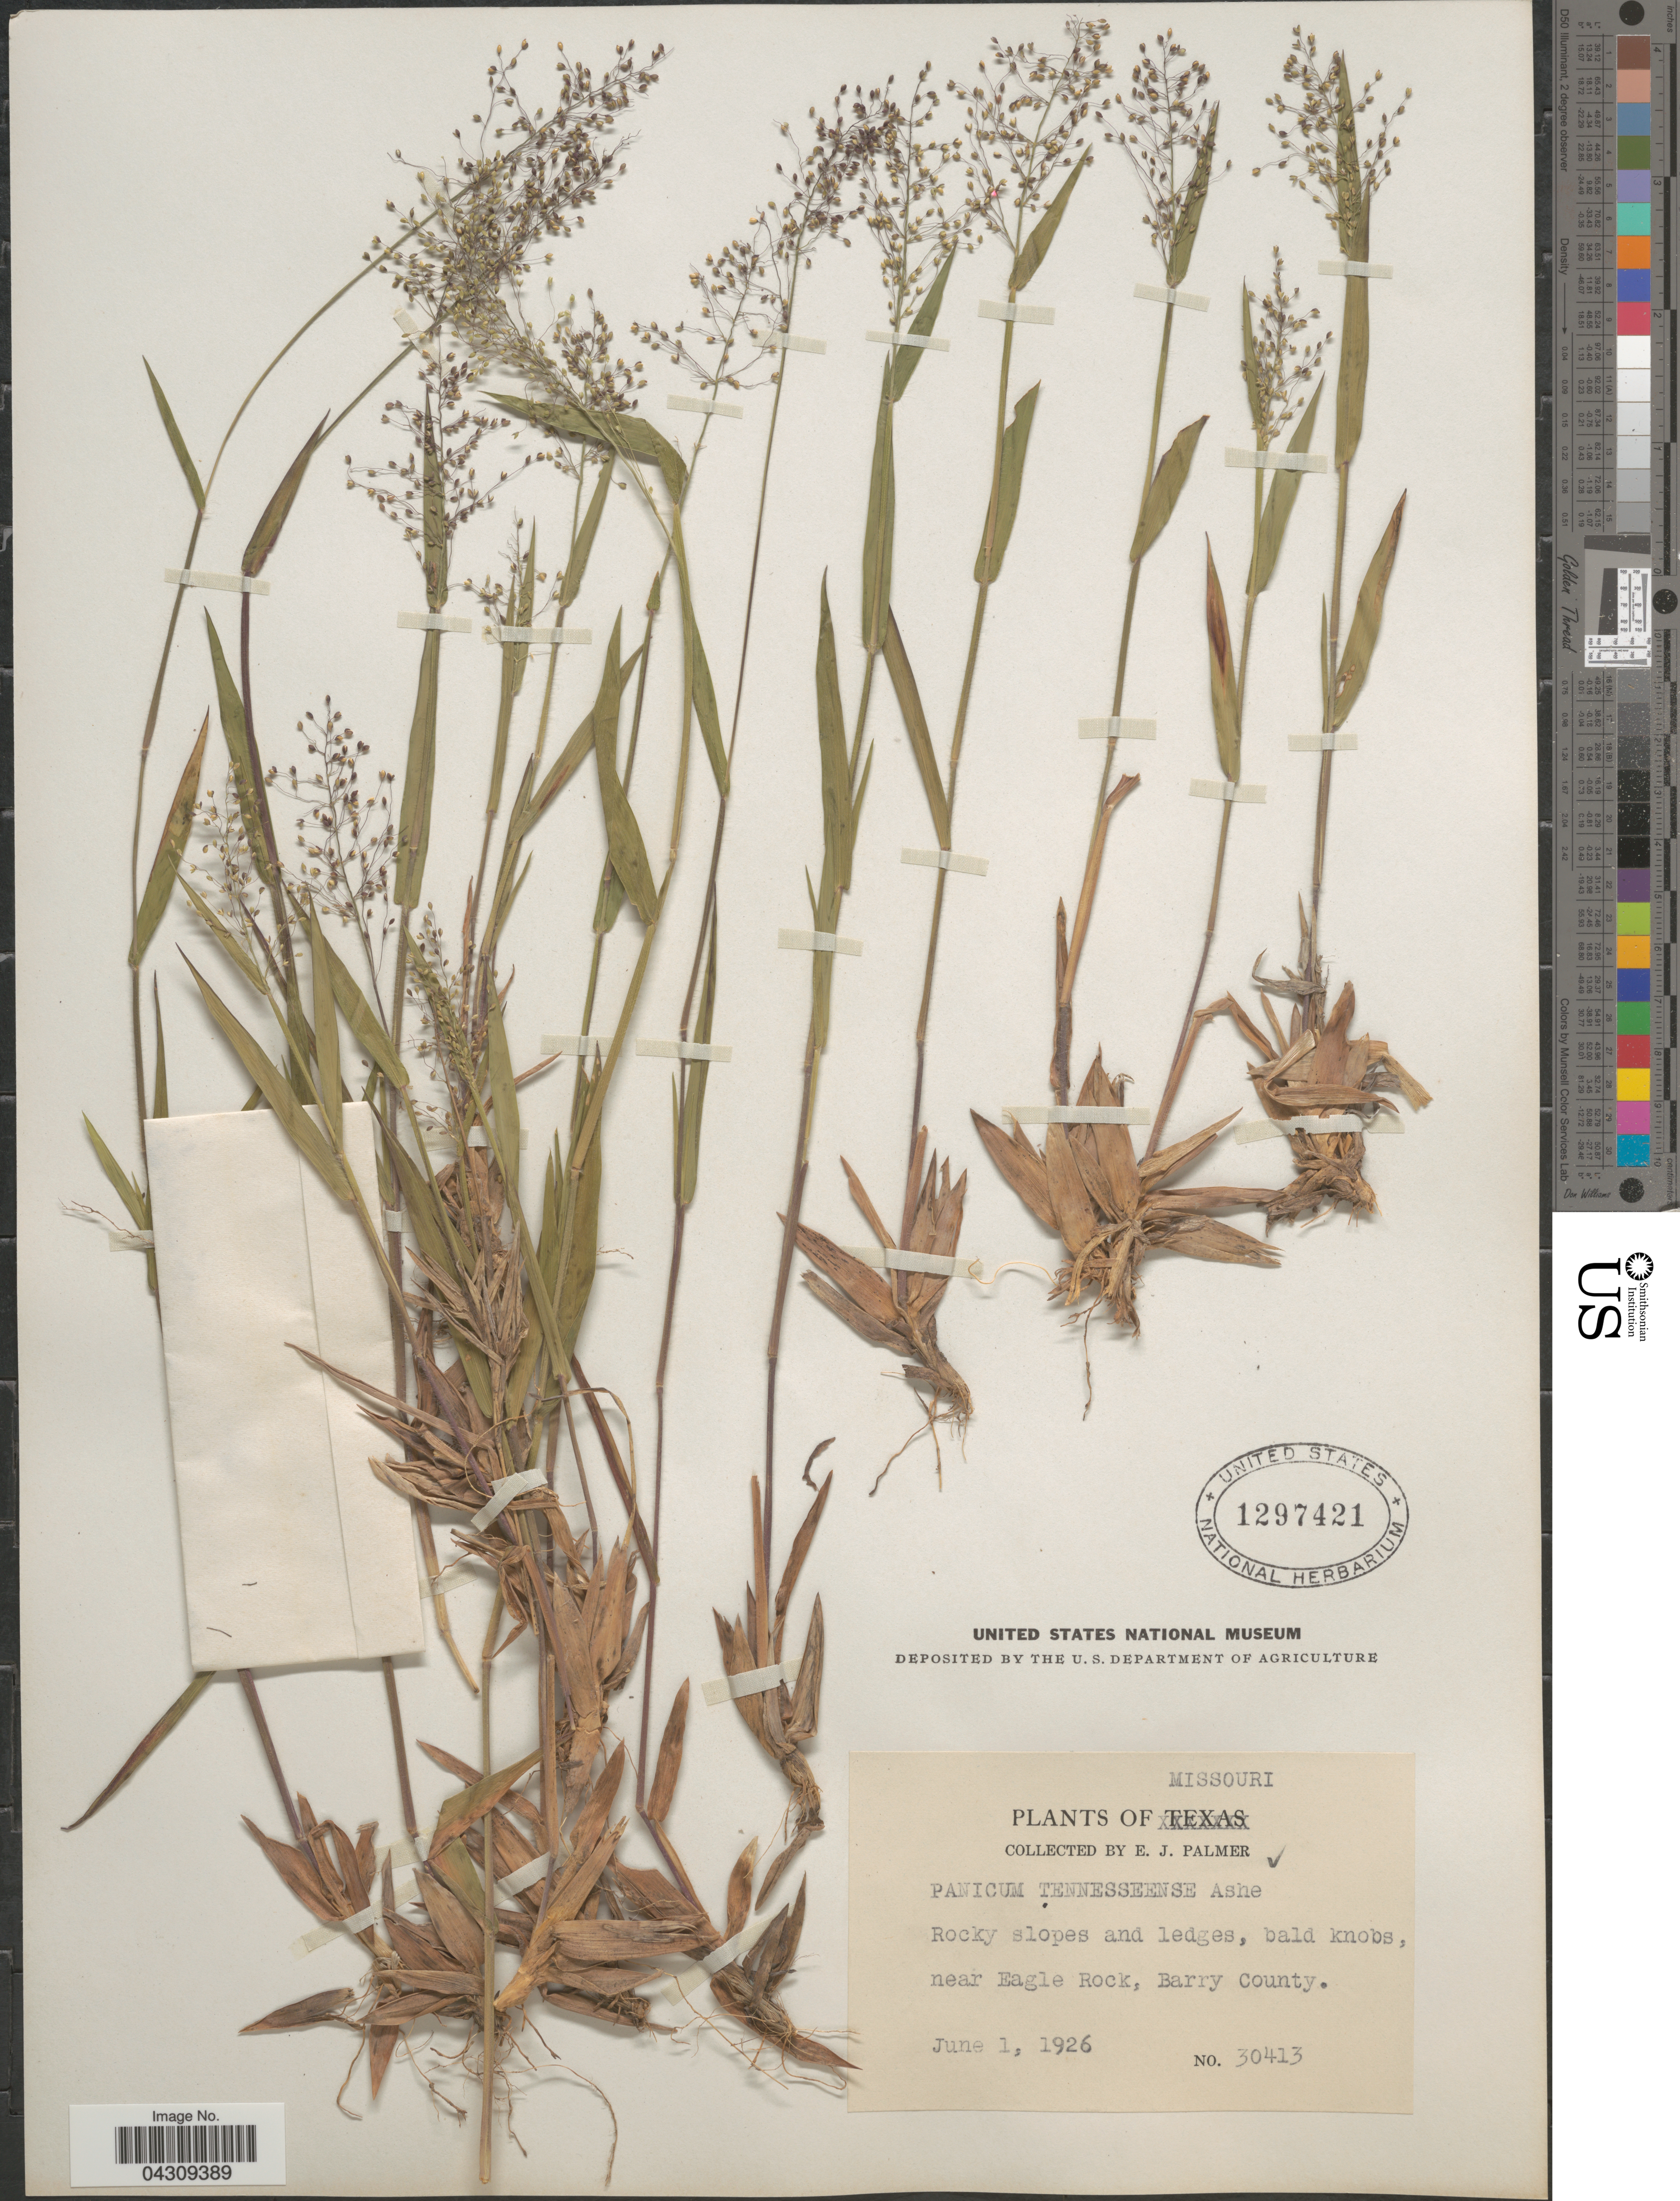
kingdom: Plantae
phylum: Tracheophyta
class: Liliopsida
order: Poales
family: Poaceae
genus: Dichanthelium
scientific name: Dichanthelium acuminatum var. acuminatum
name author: (Sw.) Gould & C.A. Clark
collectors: E. J. Palmer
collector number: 30413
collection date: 1926-06-01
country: United States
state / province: Missouri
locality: Rocky slopes and ledges, bald knobs, near Eagle Rock, Barry County.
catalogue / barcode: US 1297421